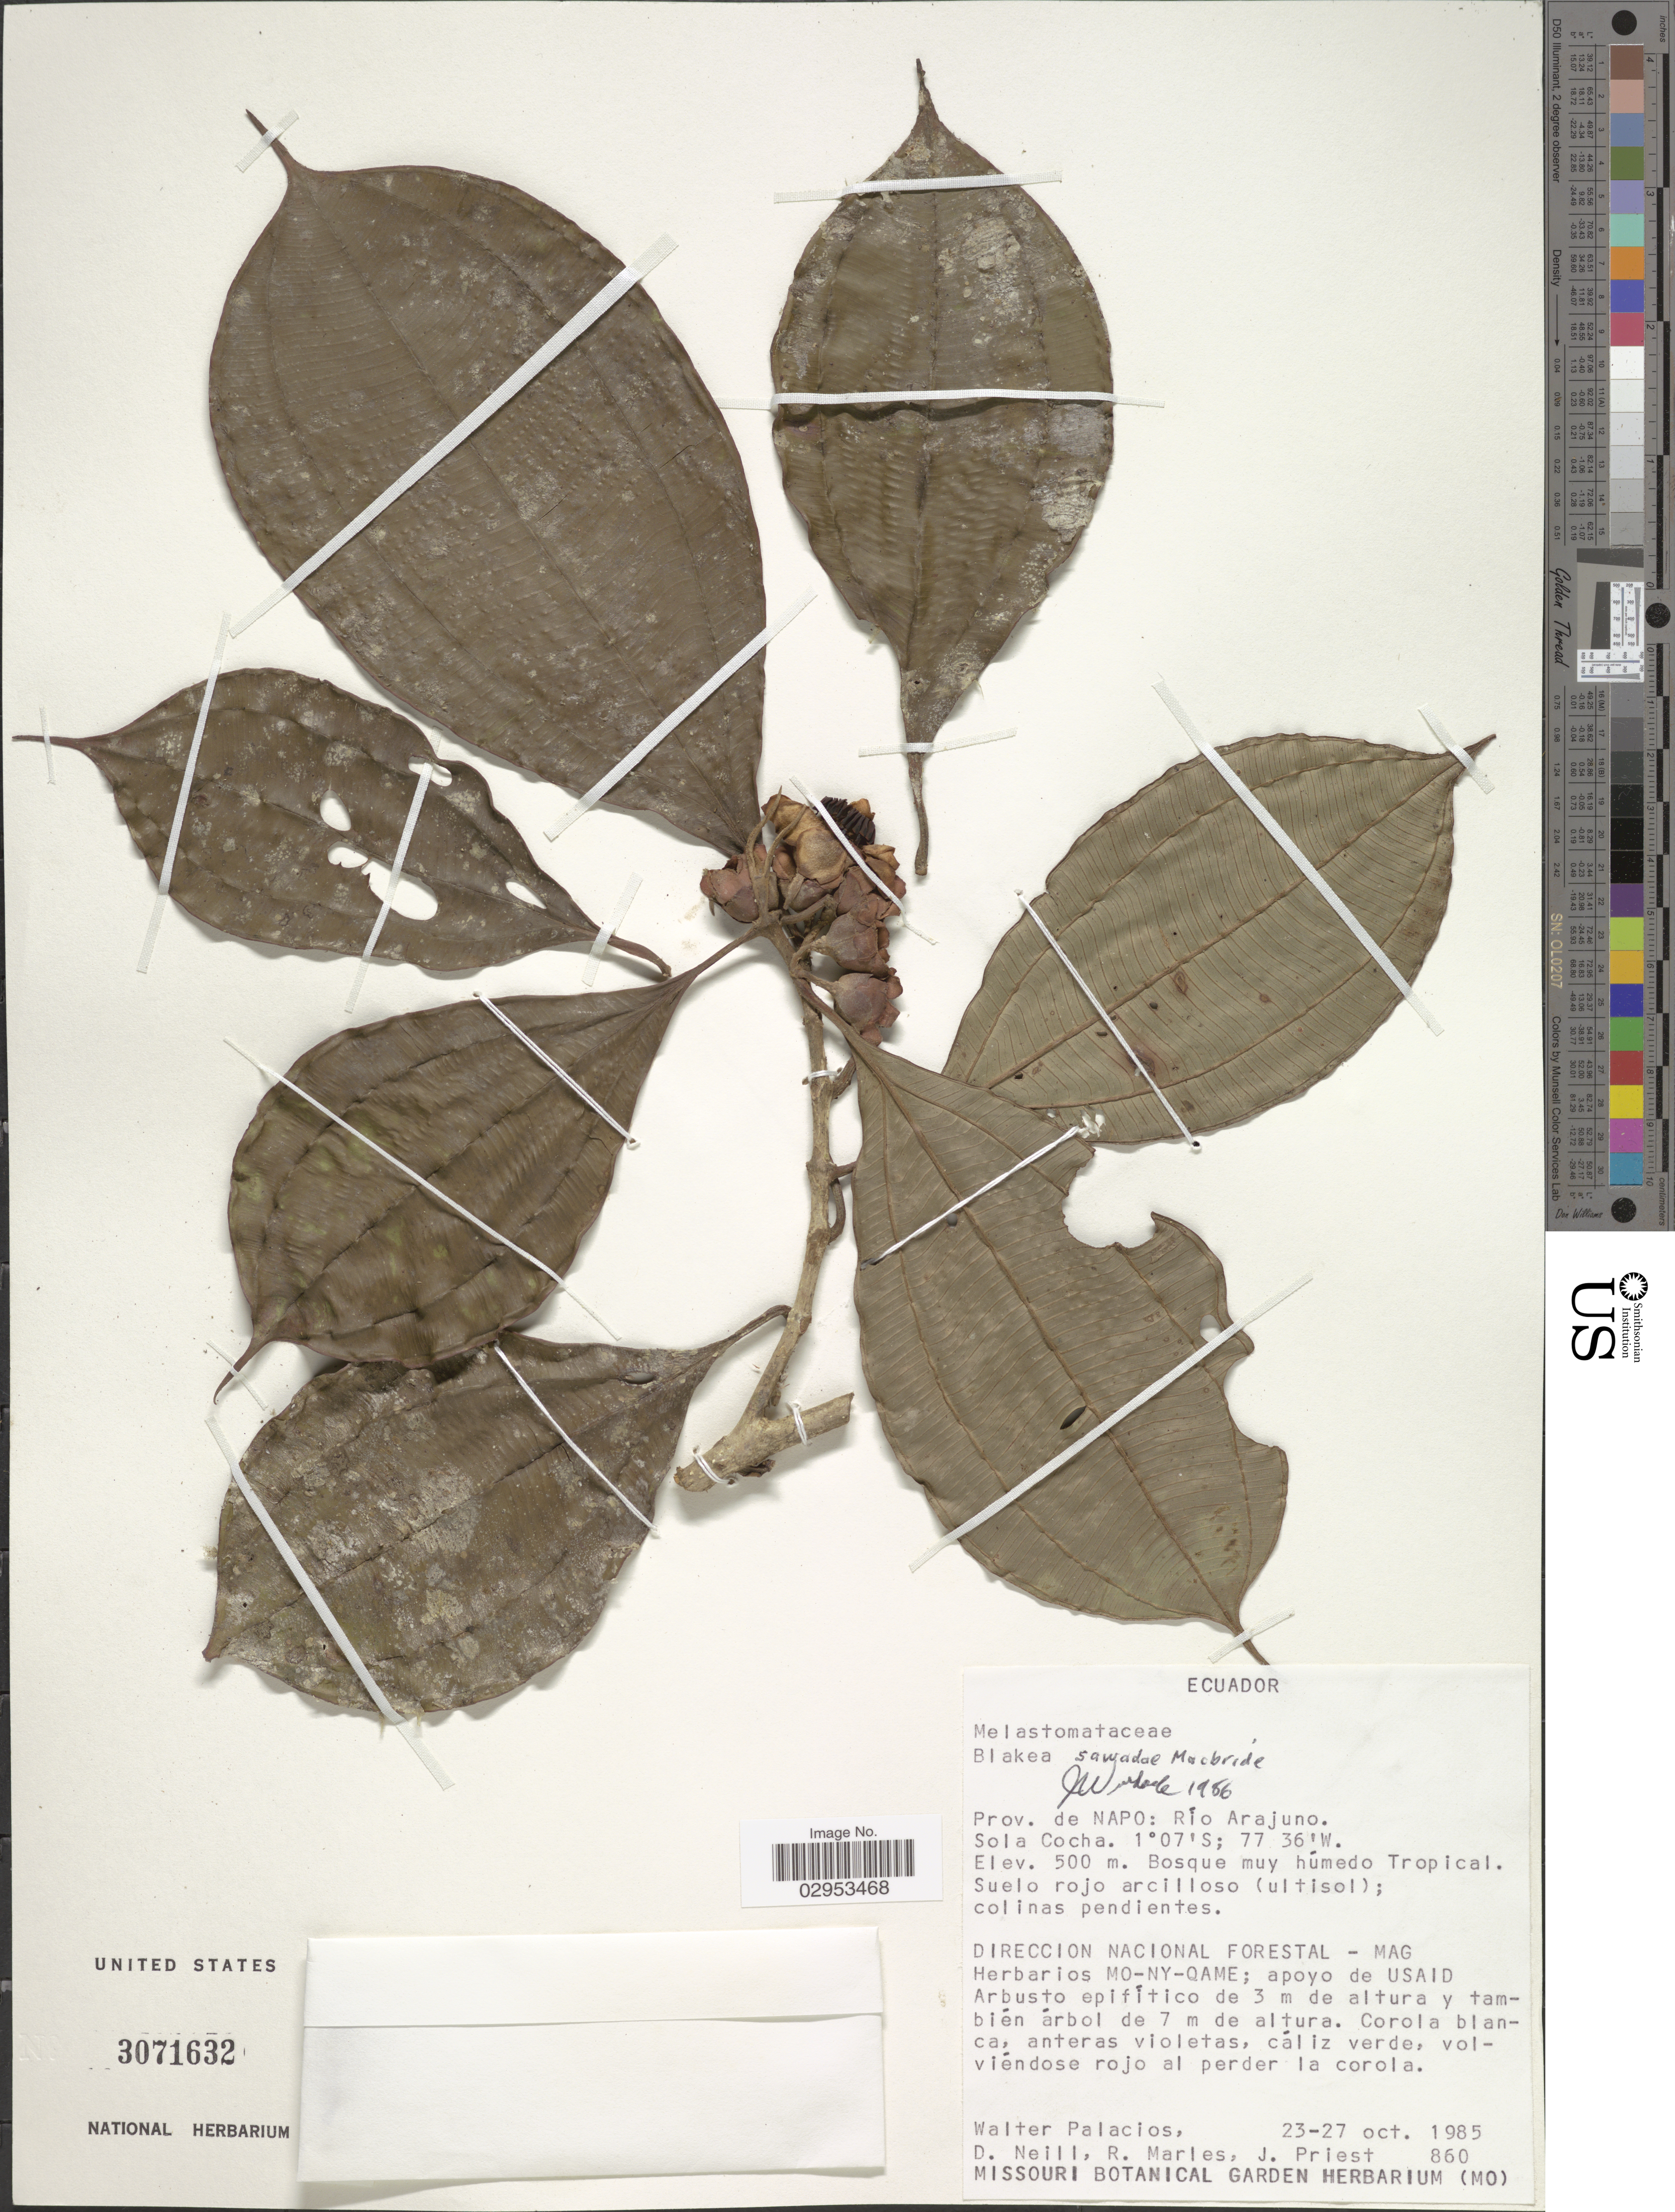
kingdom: Plantae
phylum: Tracheophyta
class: Magnoliopsida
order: Myrtales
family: Melastomataceae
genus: Blakea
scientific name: Blakea sawadae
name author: J.F. Macbr.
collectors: W. Palacios, D. A. Neill, R. Marles & J. Priest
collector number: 860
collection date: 1985-10-23/1985-10-27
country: Ecuador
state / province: Napo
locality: Río Arajuno. Sola Cocha.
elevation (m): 500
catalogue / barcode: US 3071632